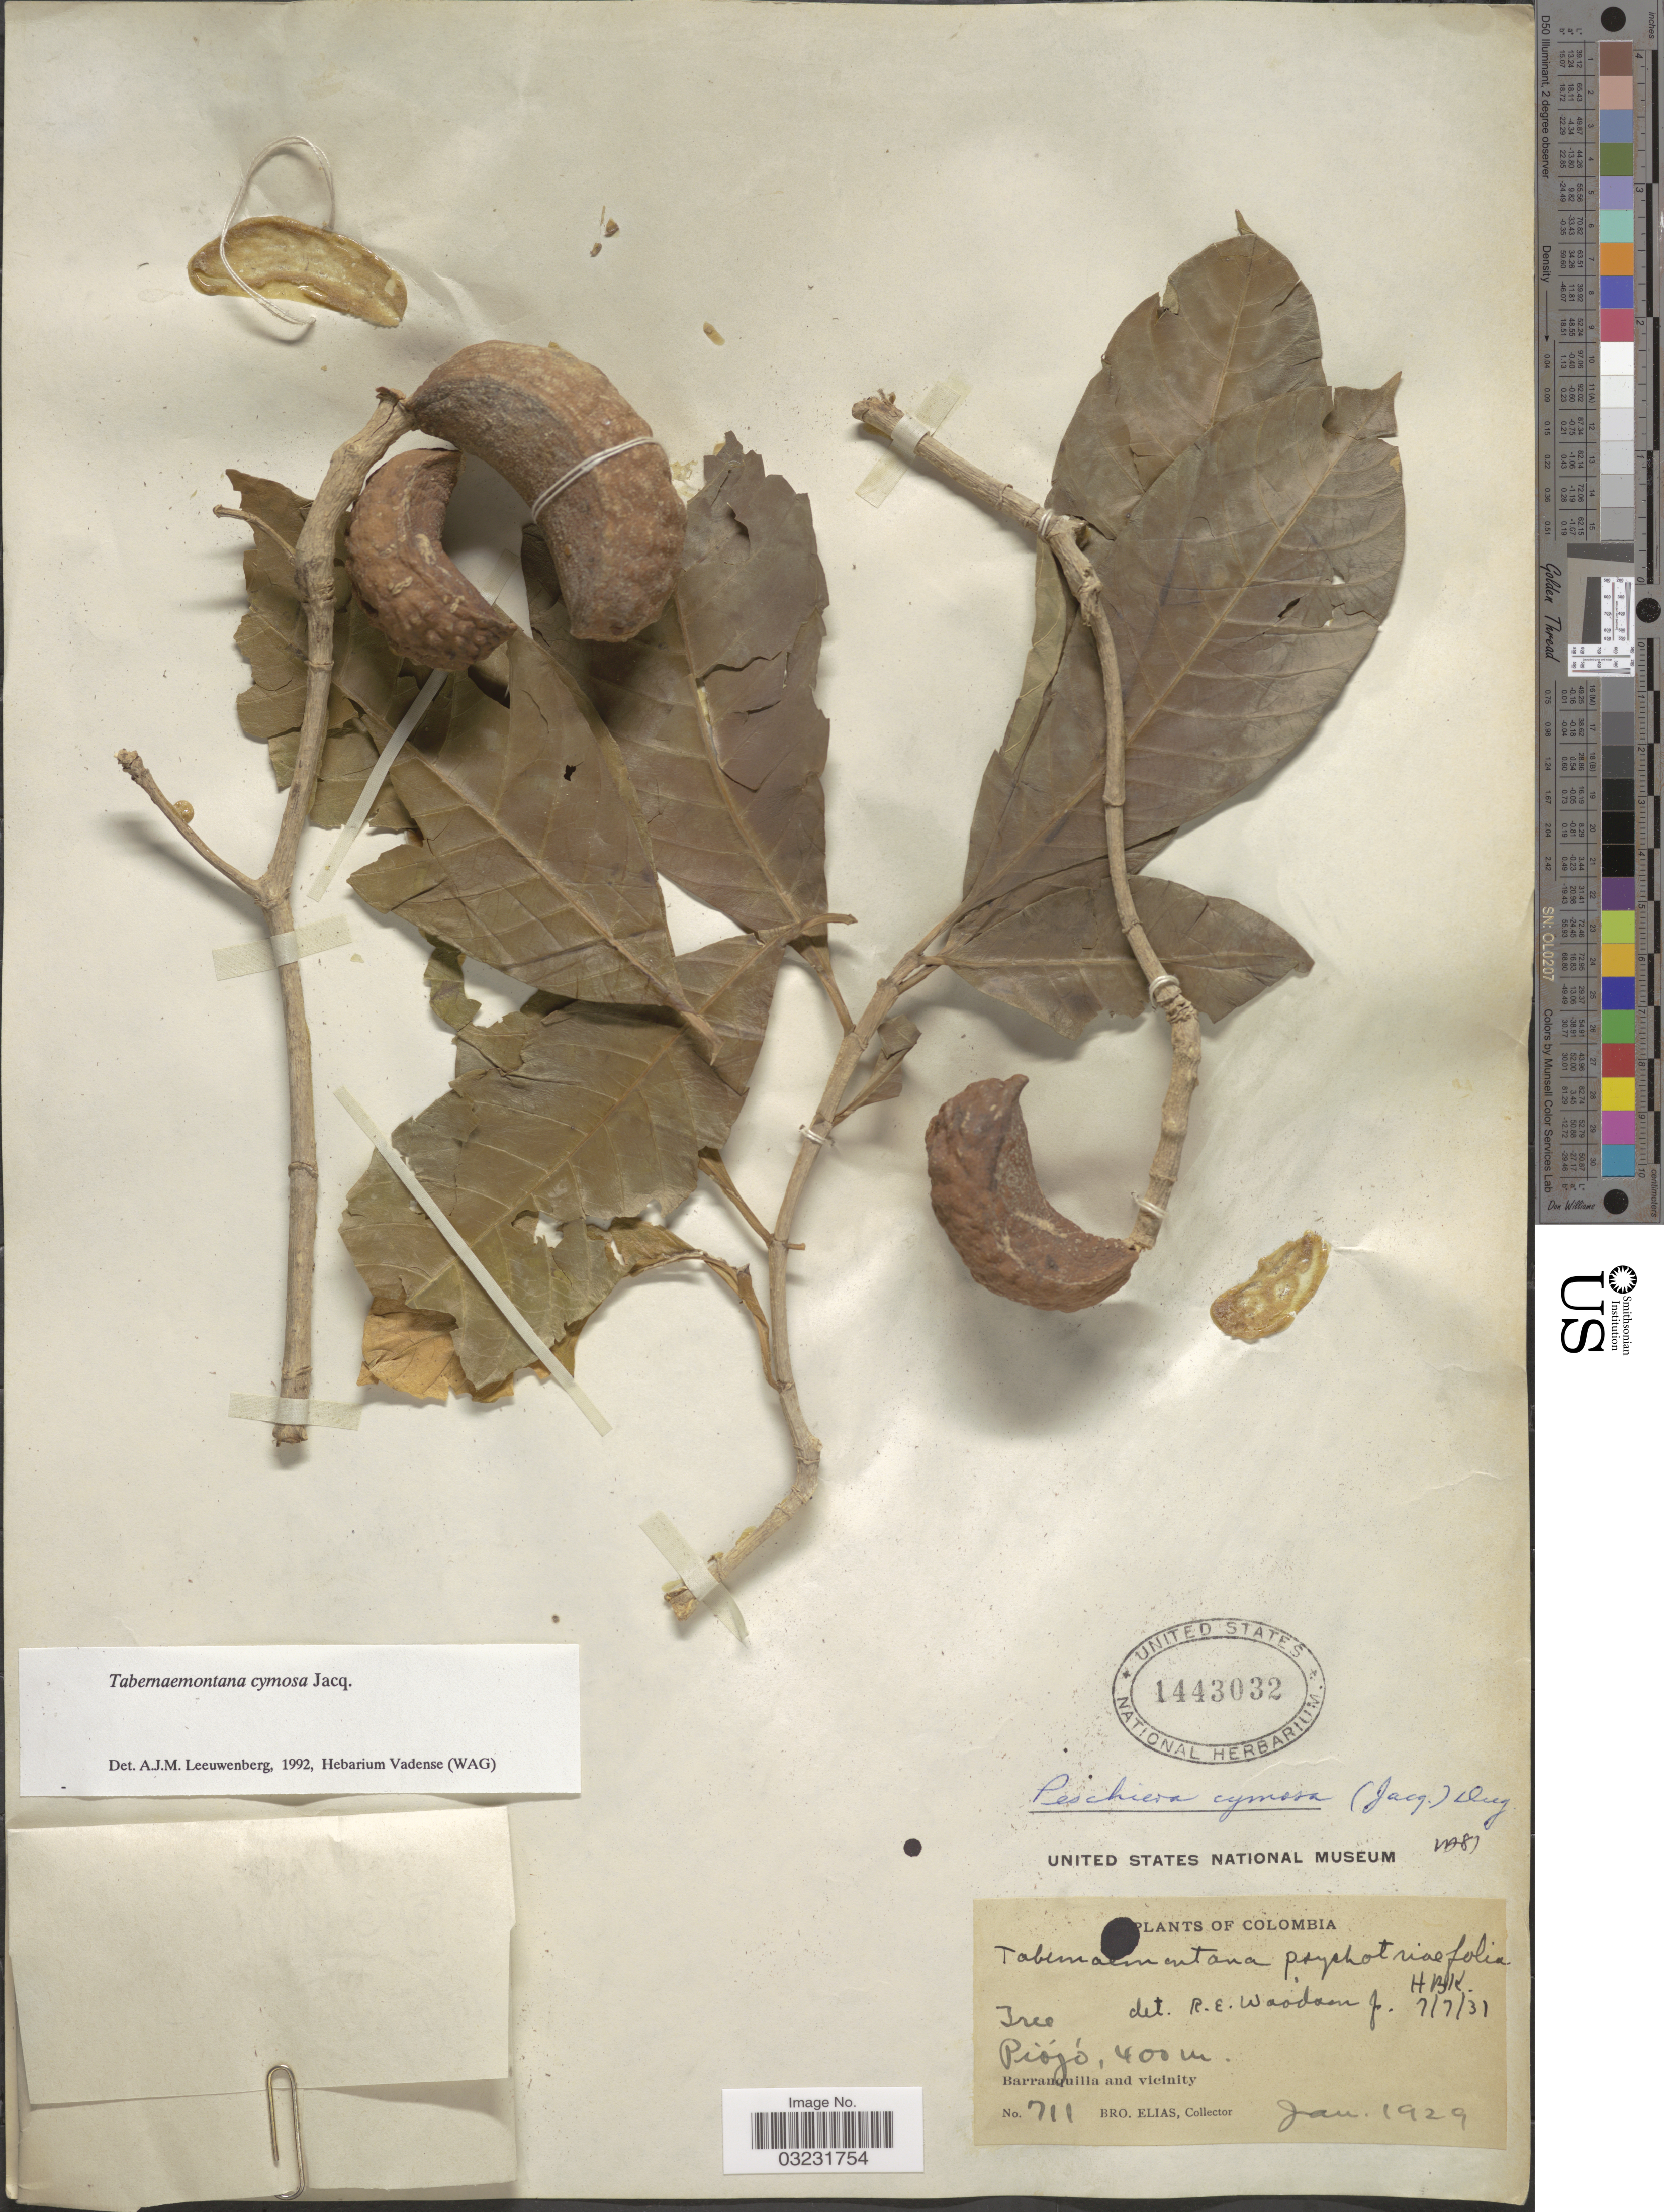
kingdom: Plantae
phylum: Tracheophyta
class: Magnoliopsida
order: Gentianales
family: Apocynaceae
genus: Tabernaemontana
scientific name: Tabernaemontana cymosa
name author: Jacq.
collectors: Bro. Elias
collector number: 711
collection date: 1929-01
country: Colombia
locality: Piójó. Barranquilla and vicinity.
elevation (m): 400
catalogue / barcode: US 1443032